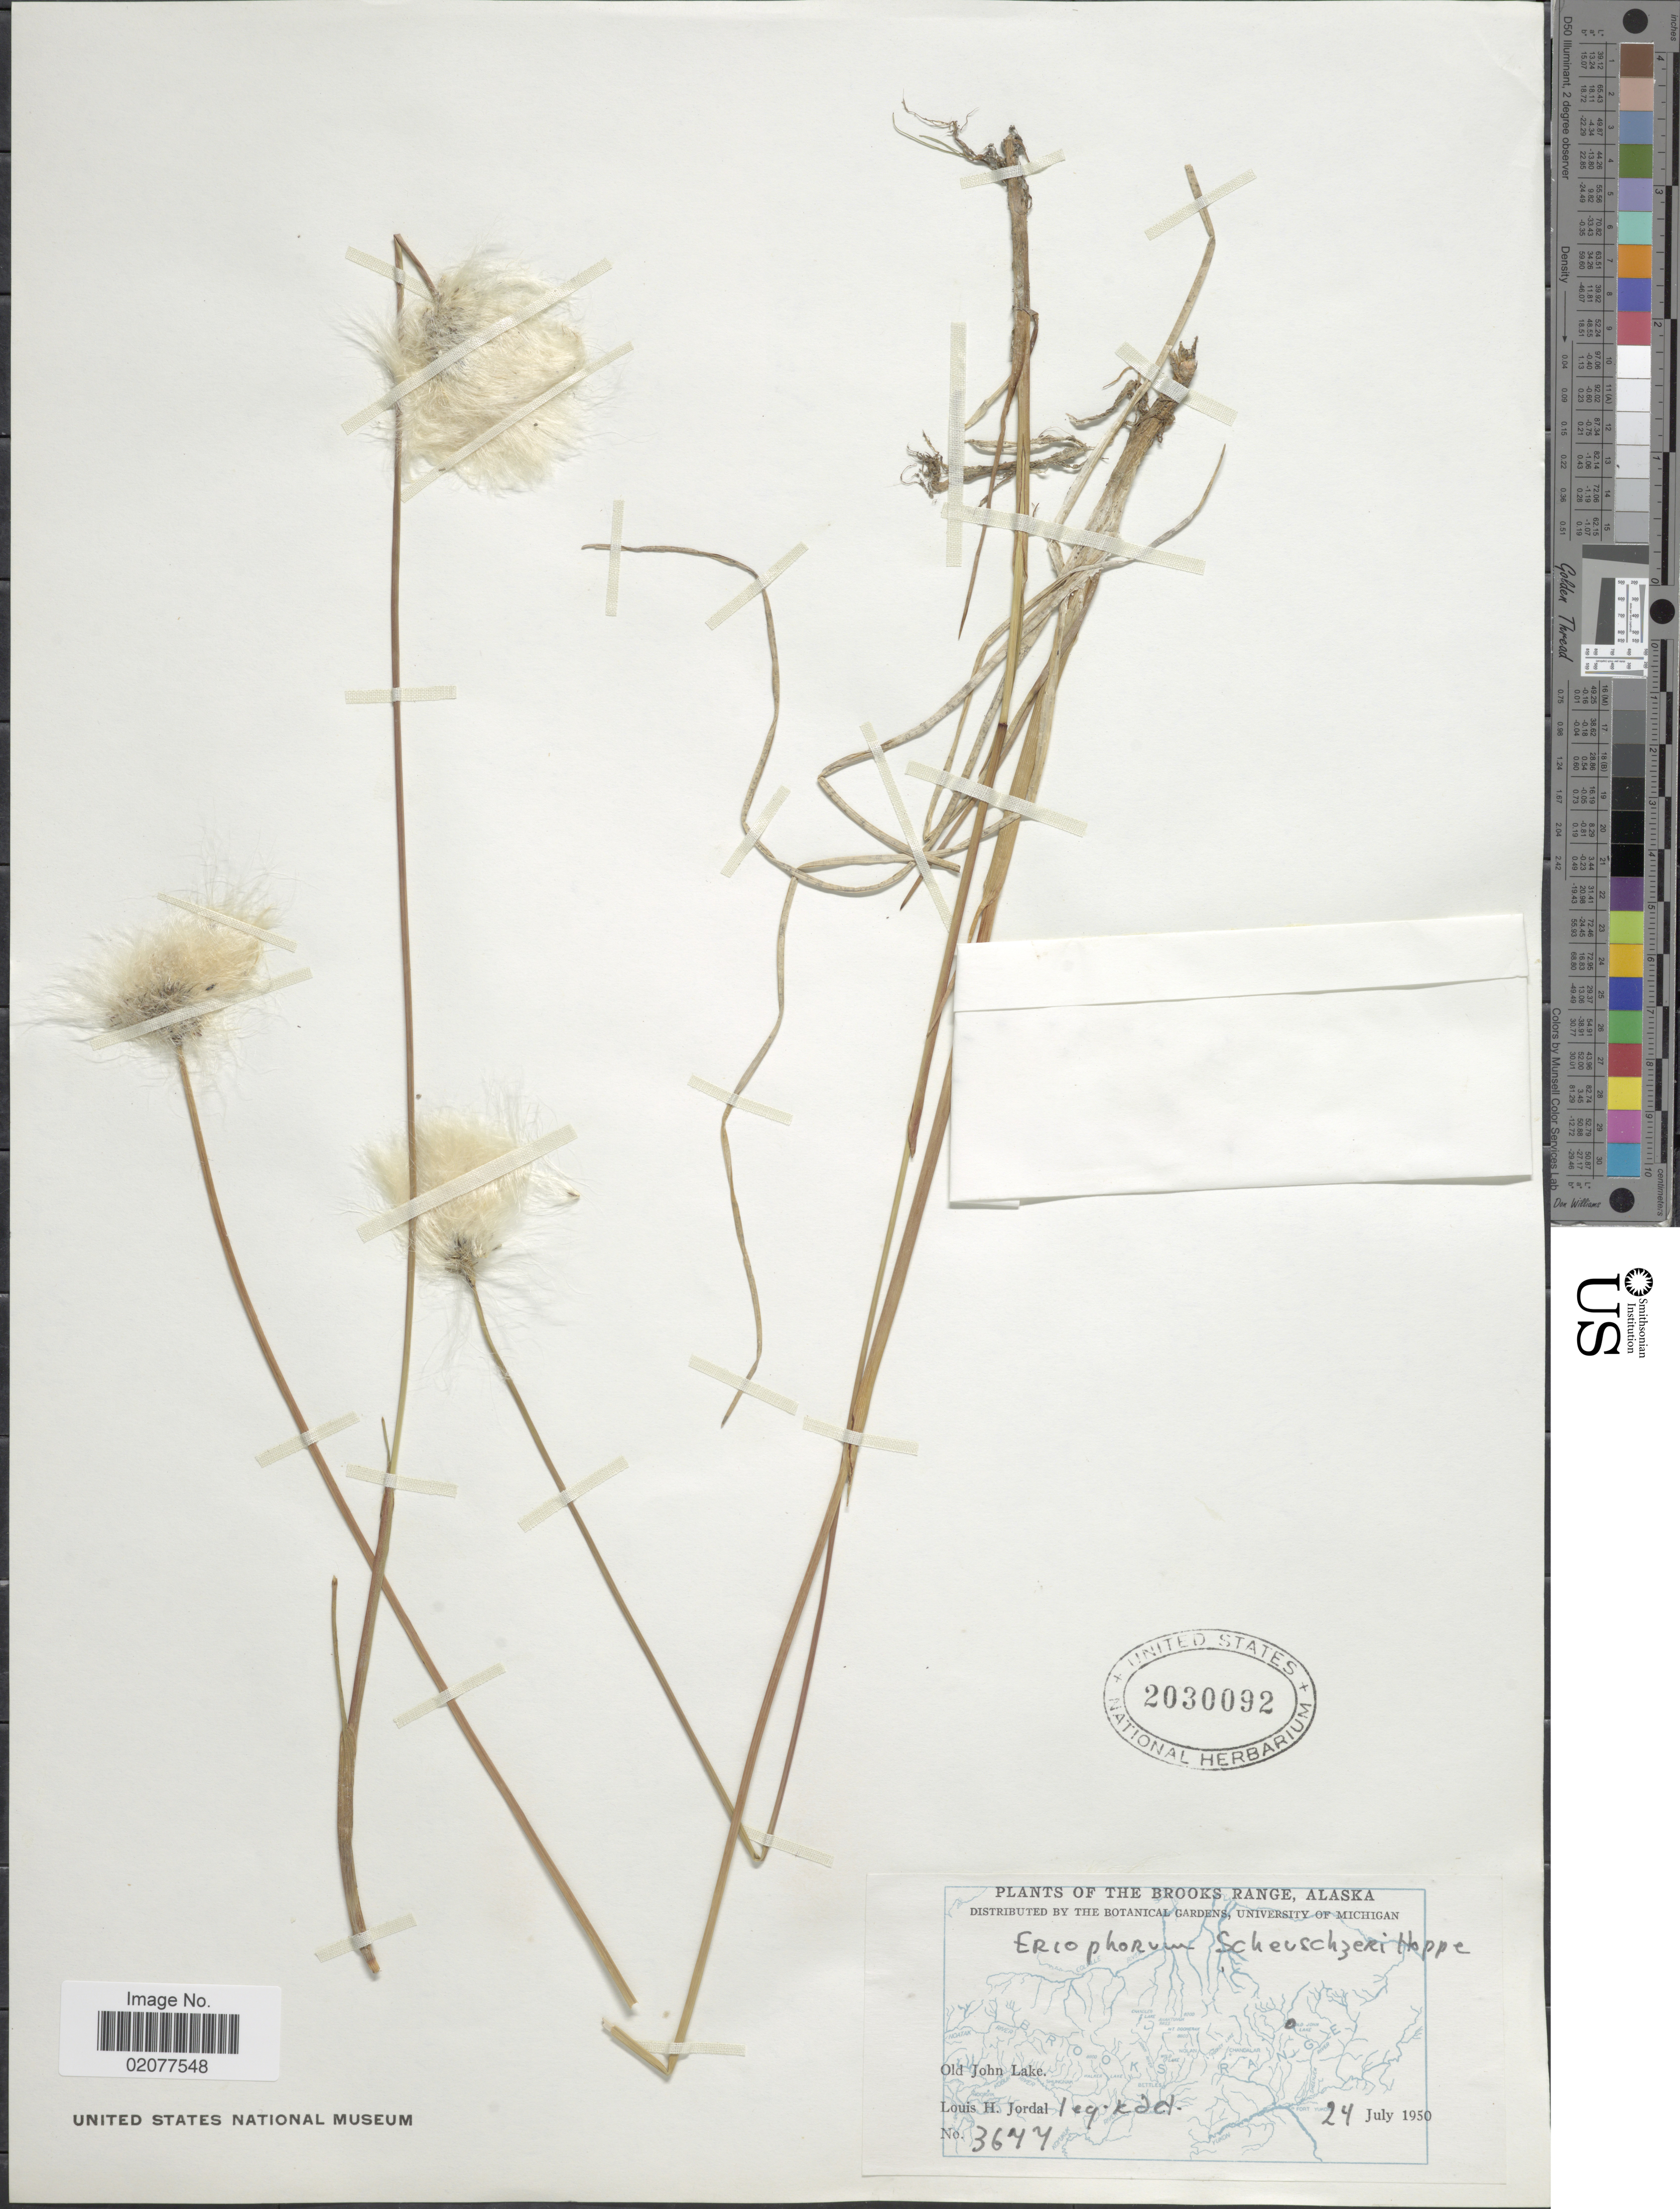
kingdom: Plantae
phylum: Tracheophyta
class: Liliopsida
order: Poales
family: Cyperaceae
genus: Eriophorum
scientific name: Eriophorum scheuchzeri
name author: Hoppe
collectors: L. Jordal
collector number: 3677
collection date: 1950-07-24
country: United States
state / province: Alaska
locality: Brooks Range, Alaska. Old John Lake.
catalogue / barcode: US 2030092